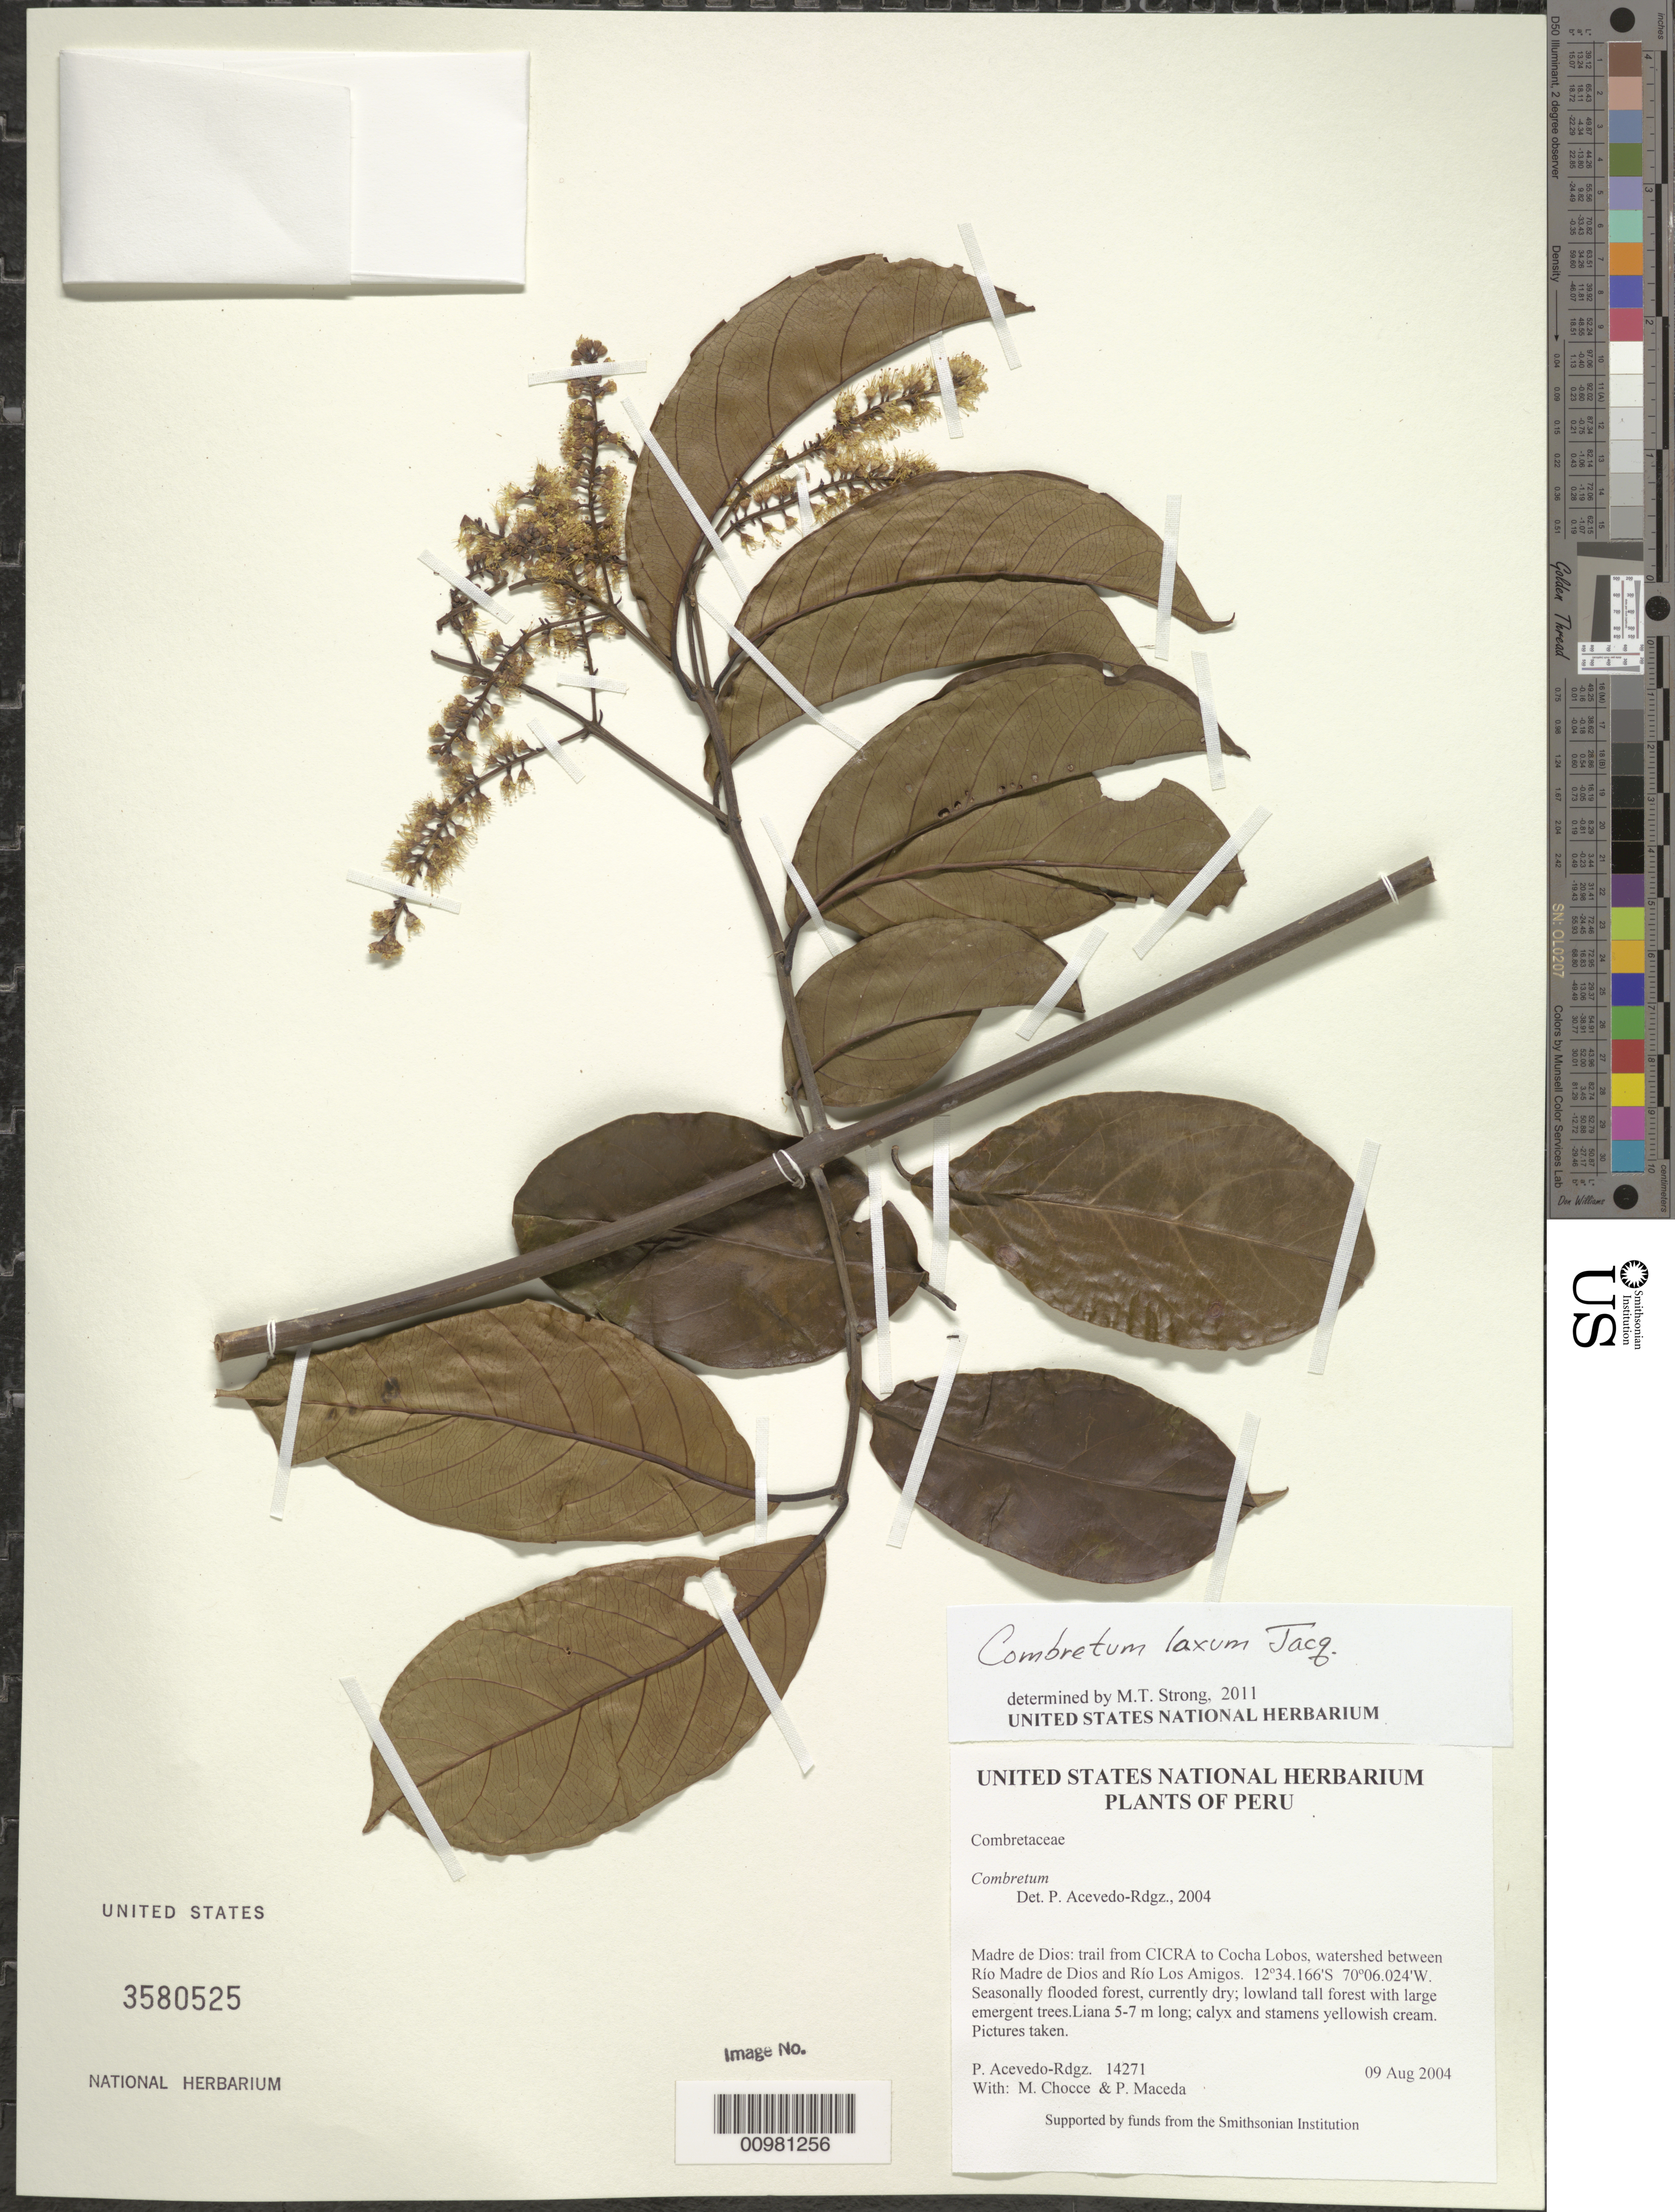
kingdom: Plantae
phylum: Tracheophyta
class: Magnoliopsida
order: Myrtales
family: Combretaceae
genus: Combretum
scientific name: Combretum laxum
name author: Jacq.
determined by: Strong, M. T., (US), Smithsonian Institution - National Museum of Natural History (UNITED STATES)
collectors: P. Acevedo-Rodr., M. Chocce & P. Maceda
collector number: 14271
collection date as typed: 09 Aug 2004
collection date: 2004-08-09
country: Peru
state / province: Madre de Dios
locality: Madre de Dios: trail from CICRA to Cocha Lobos, watershed between Río Madre de Dios and Río Los Amigos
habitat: Seasonally flooded forest, currently dry; lowland tall forest with large emergent trees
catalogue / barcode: US 3580525